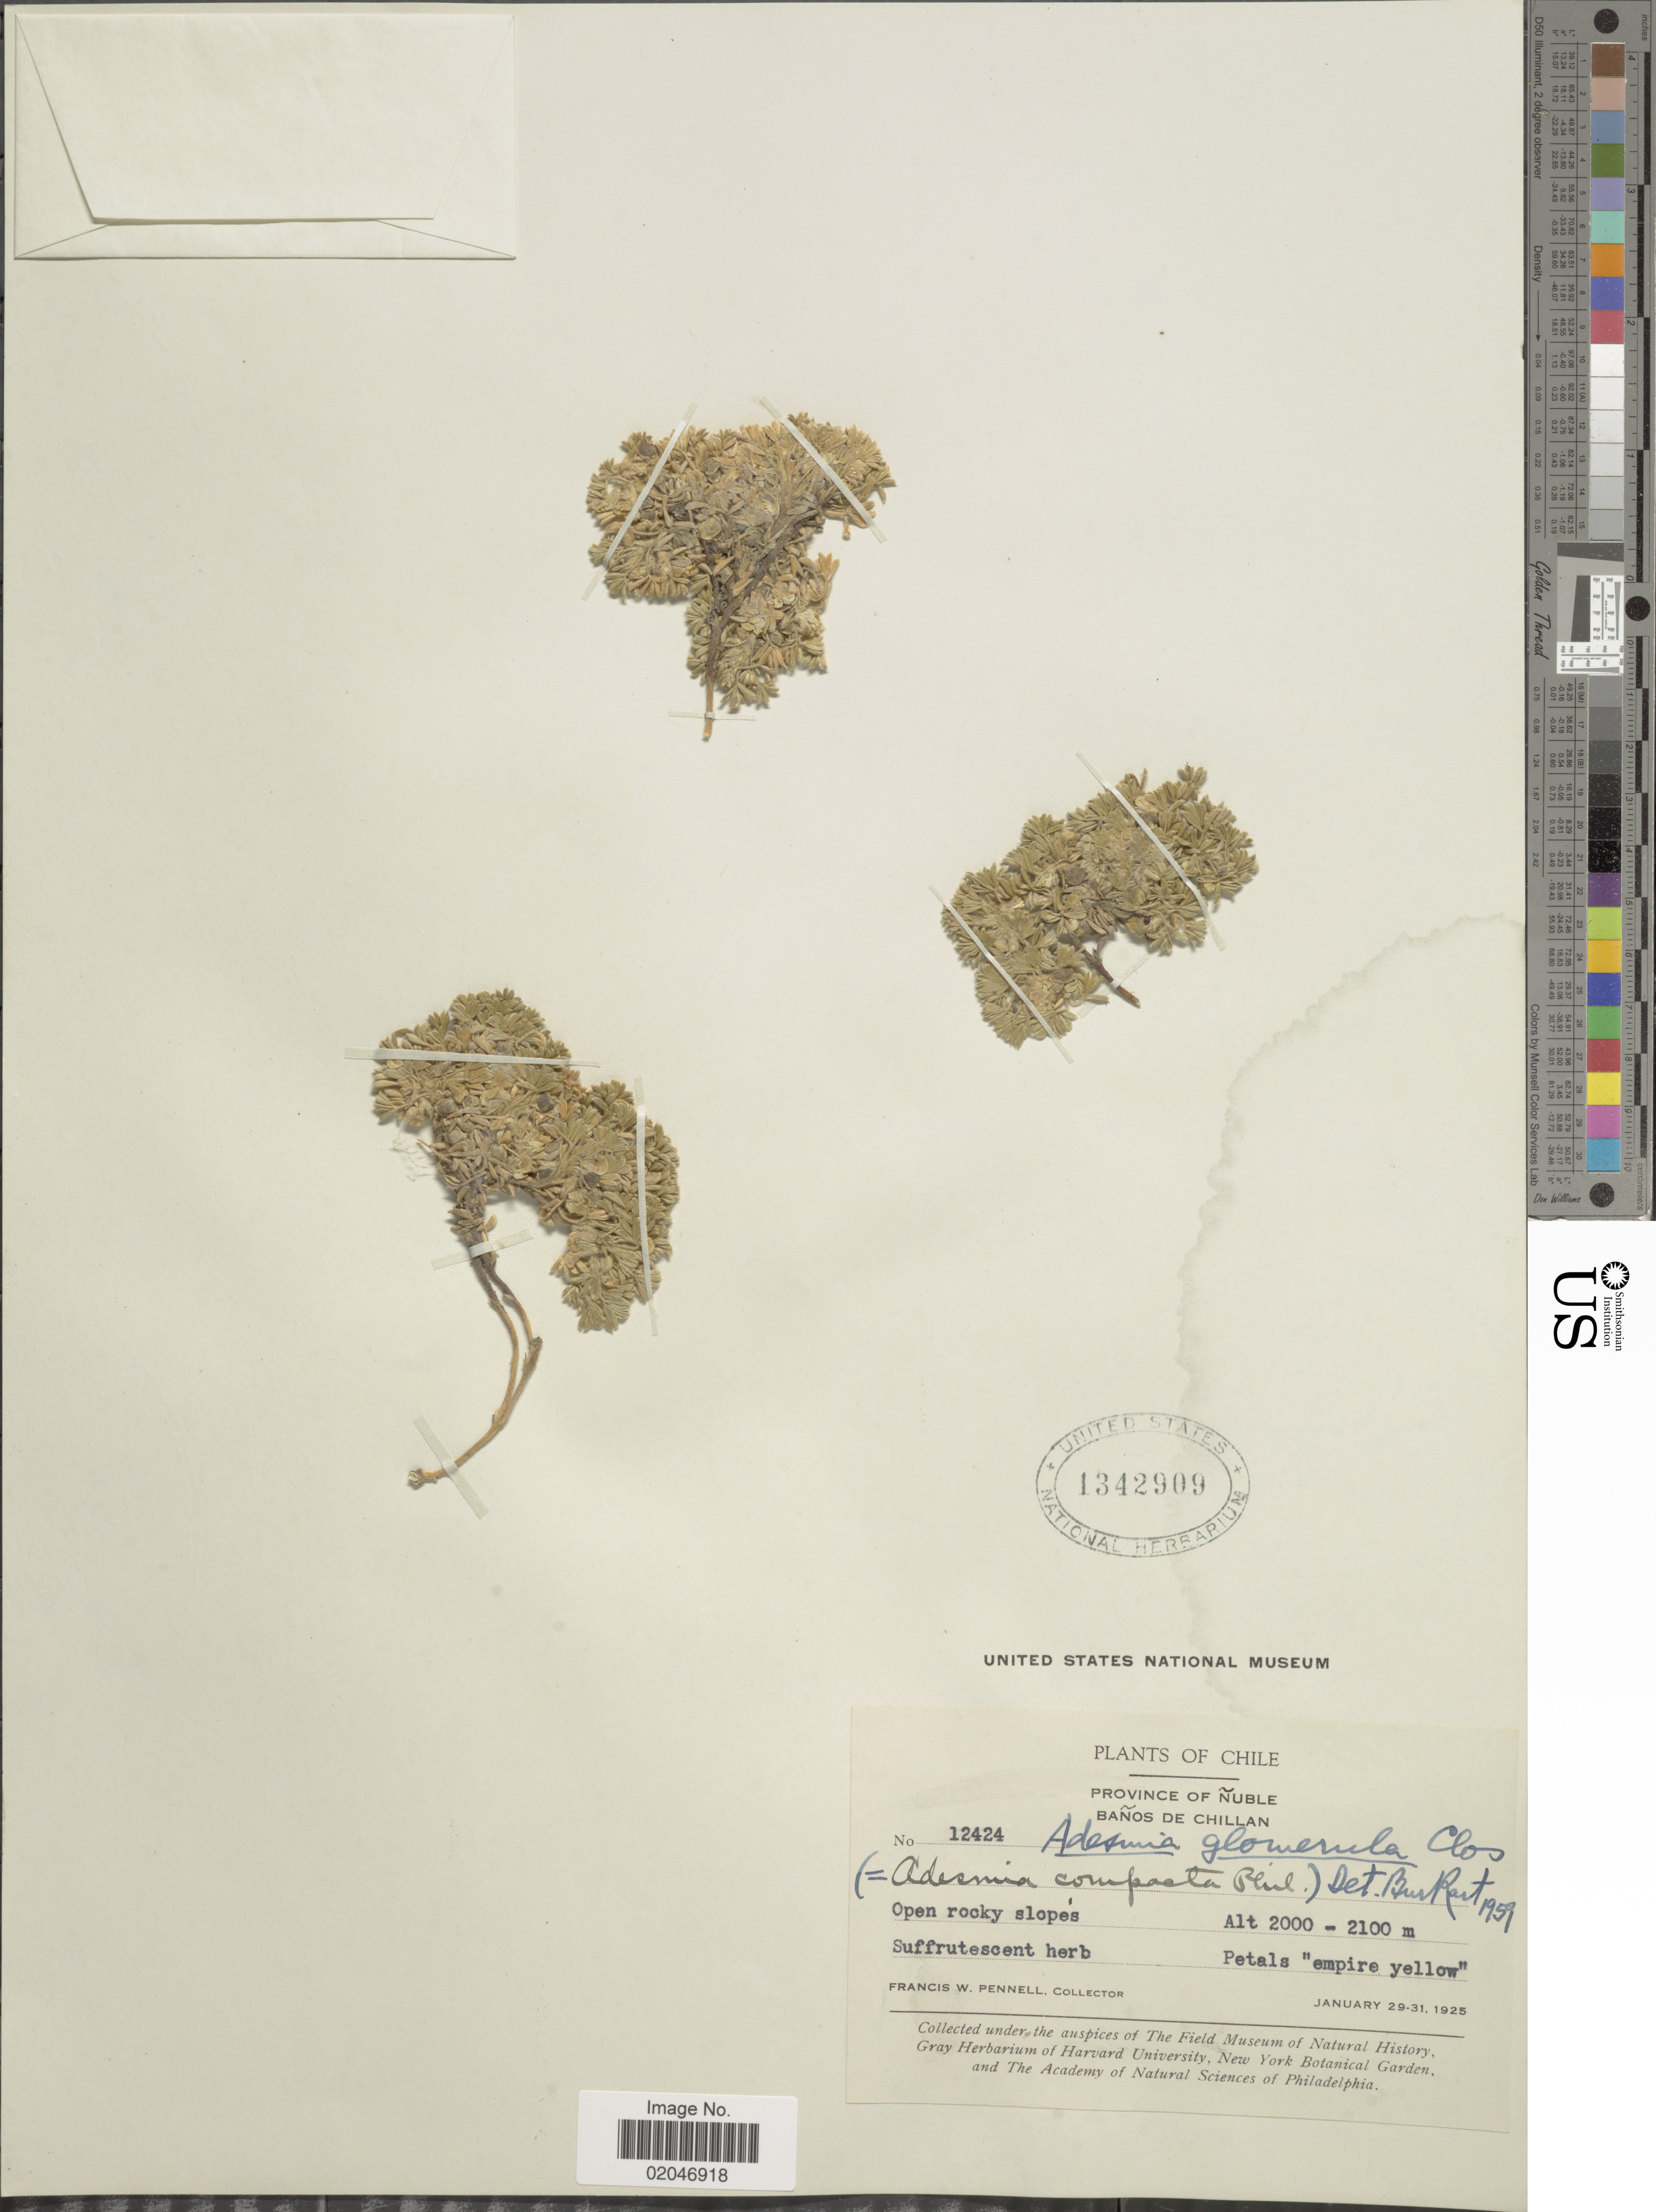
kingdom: Plantae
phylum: Tracheophyta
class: Magnoliopsida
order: Fabales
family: Fabaceae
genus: Adesmia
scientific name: Adesmia glomerula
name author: Clos in Gay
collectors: F. W. Pennell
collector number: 12424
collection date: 1925-01-29/1925-01-31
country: Chile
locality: Province Nuble, Banos de Chillan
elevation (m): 2000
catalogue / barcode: US 1342909